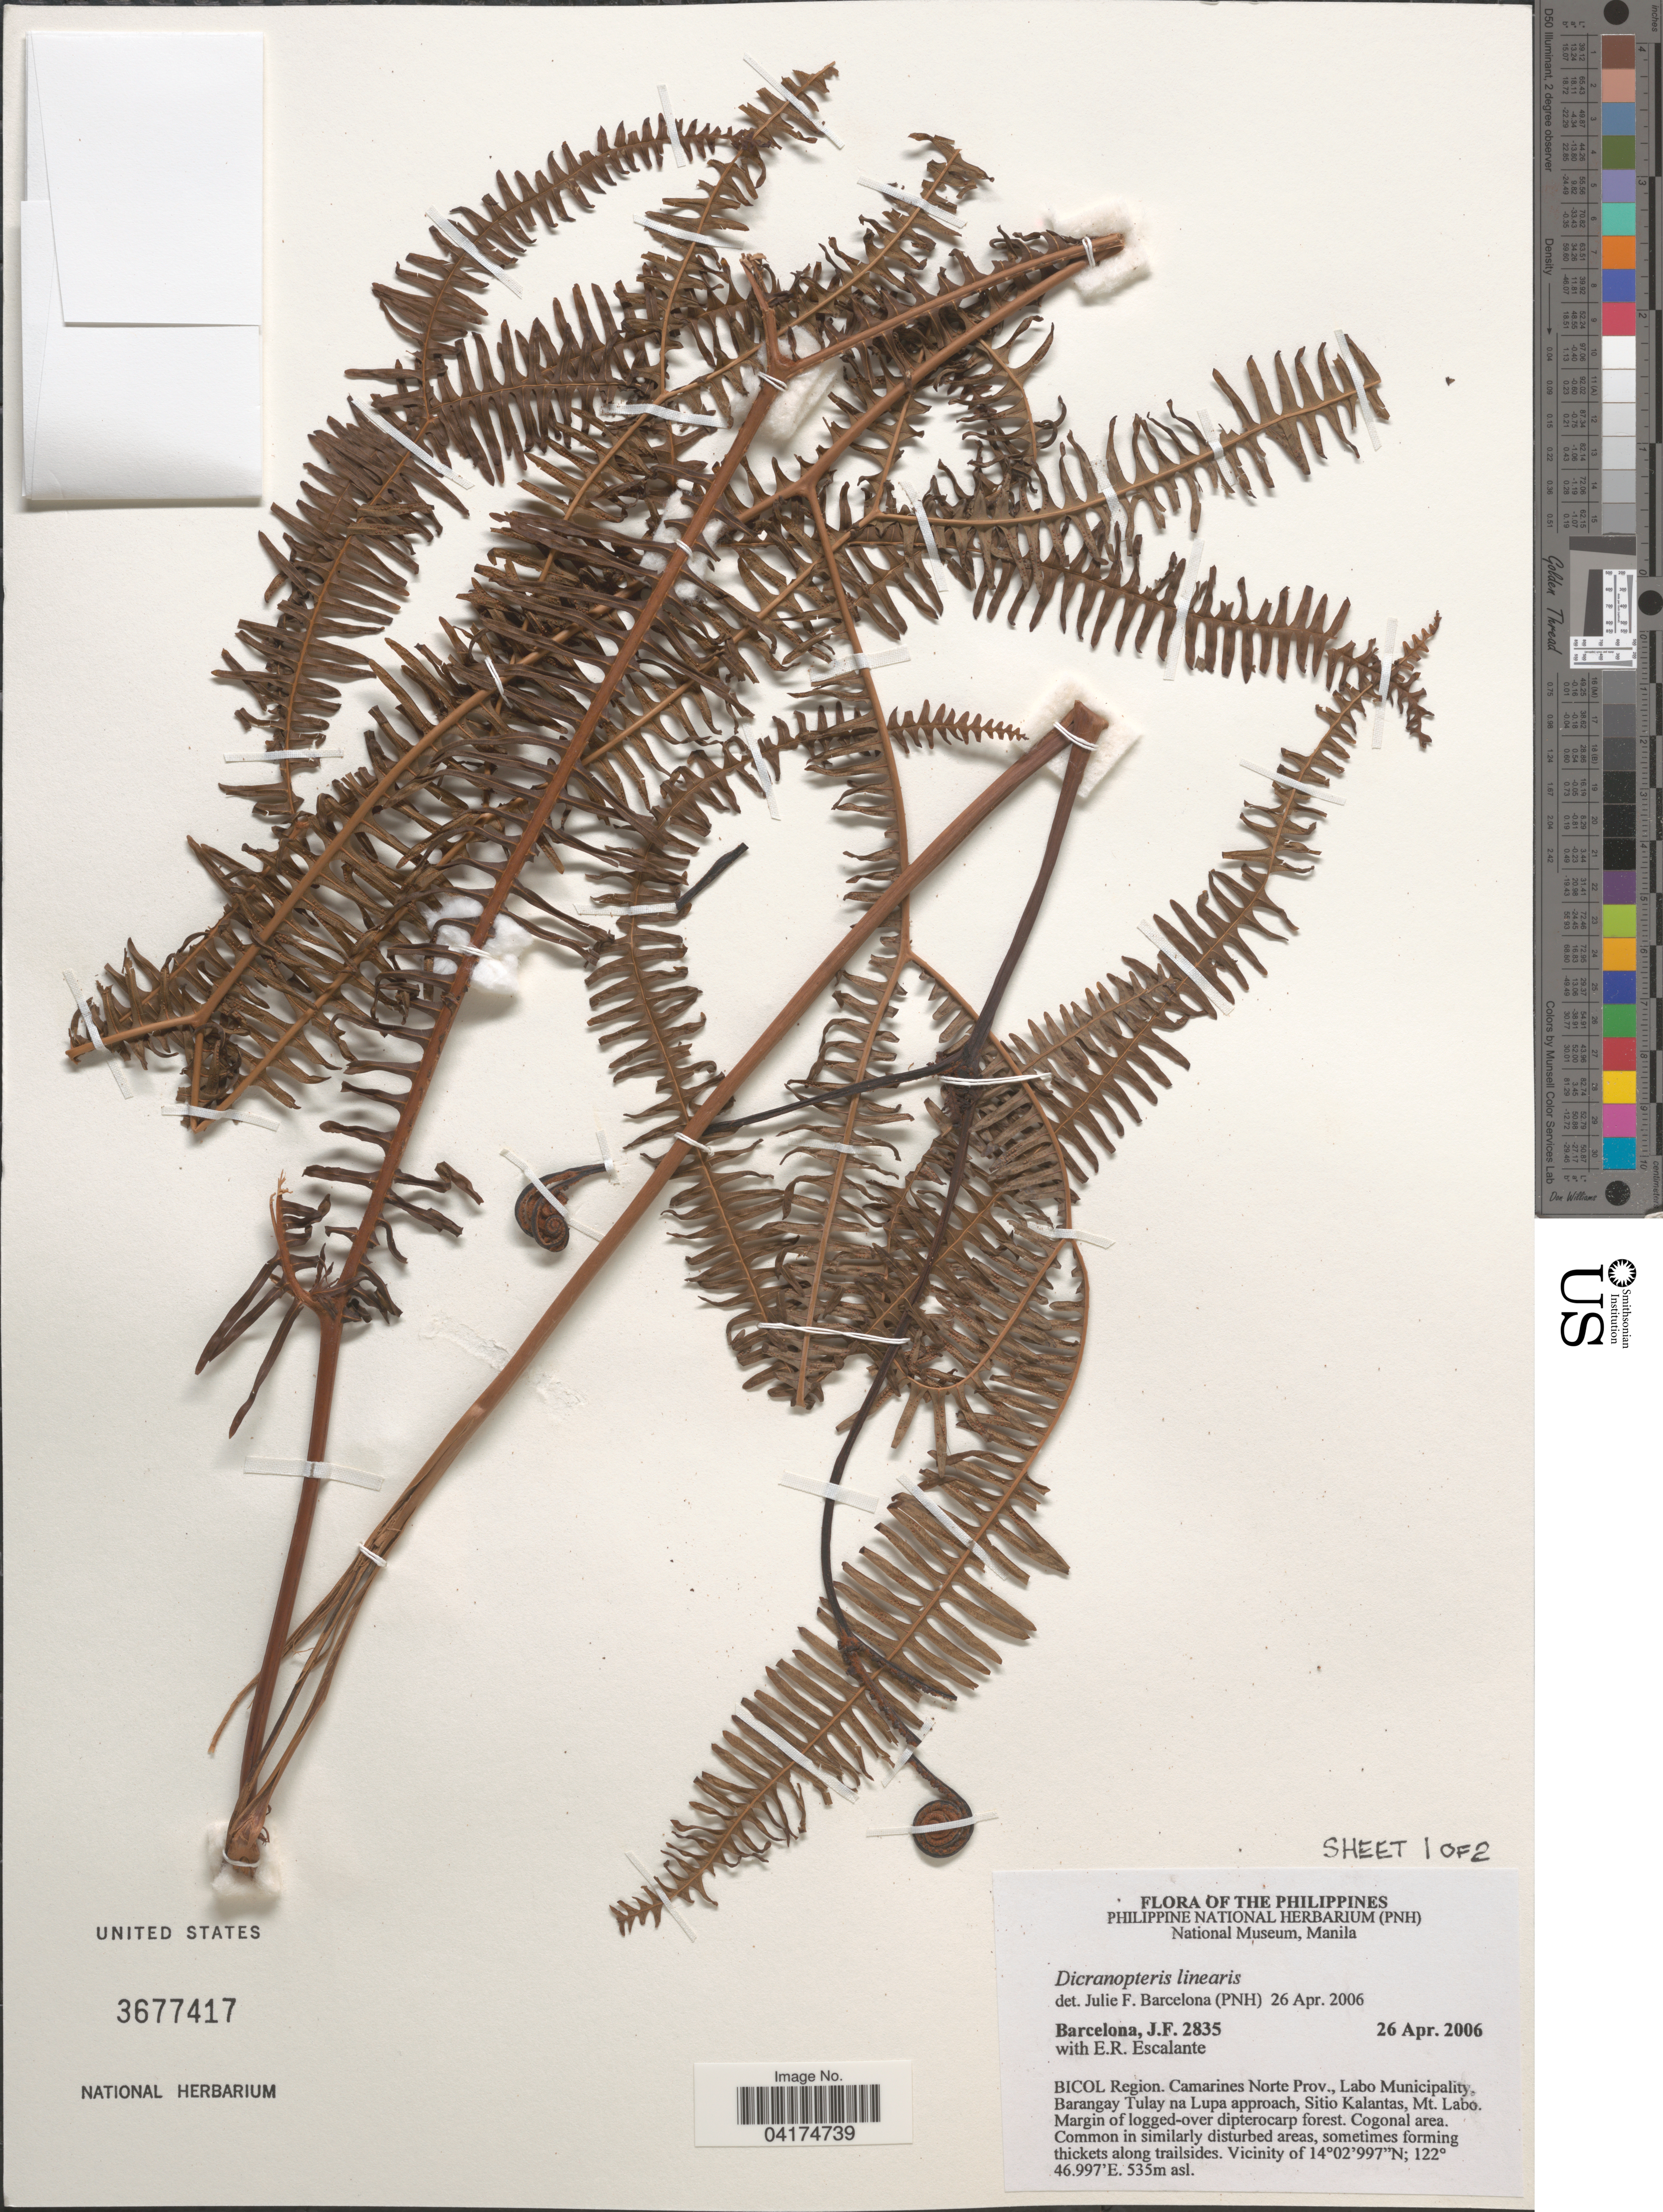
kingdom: Plantae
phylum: Tracheophyta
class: Polypodiopsida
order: Gleicheniales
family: Gleicheniaceae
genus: Dicranopteris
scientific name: Dicranopteris linearis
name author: (Burm. f.) Underw.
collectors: J. F. Barcelona & E. Escalante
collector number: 2835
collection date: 2006-04-26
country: Philippines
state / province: Bicol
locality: BICOL Region. Camarines Norte Prov., Labo Municipality, Barangay Tulay na Lupa approach, sitio Kalantas, Mt. Labo.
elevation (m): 535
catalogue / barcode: US 3677417